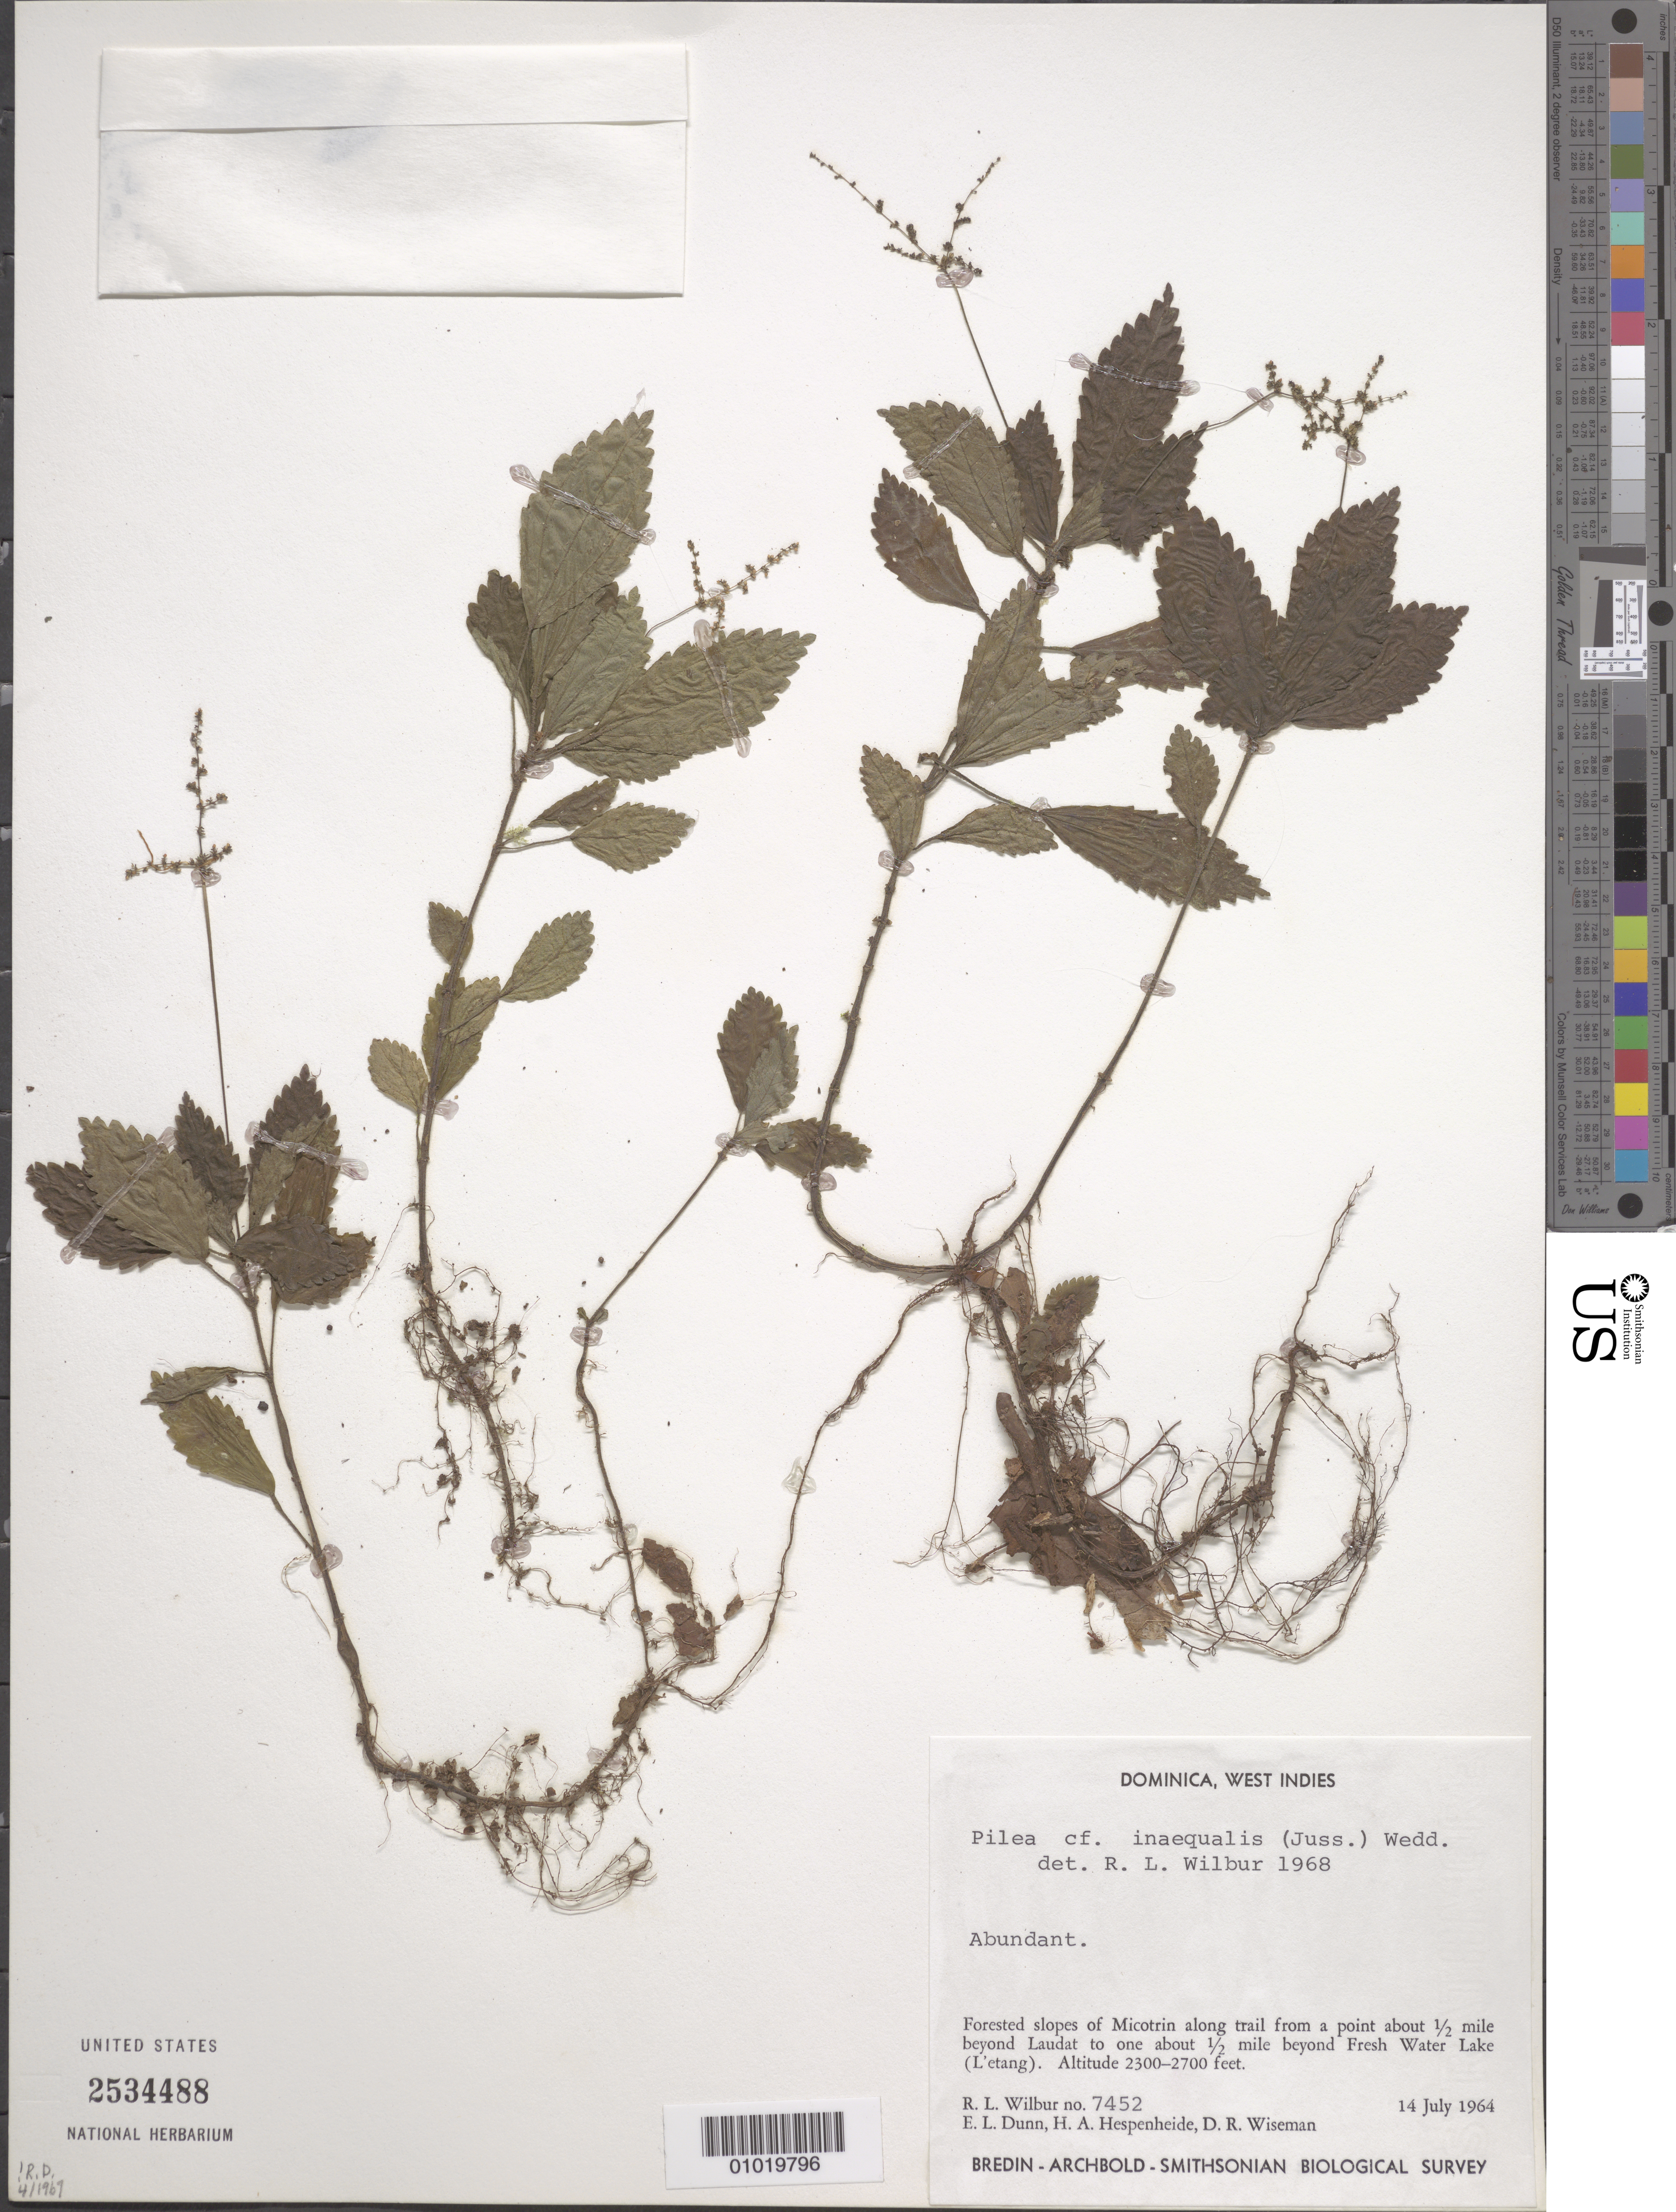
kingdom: Plantae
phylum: Tracheophyta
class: Magnoliopsida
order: Rosales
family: Urticaceae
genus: Pilea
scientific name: Pilea inaequalis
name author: (Juss. ex Poir.) Wedd.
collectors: R. L. Wilbur, E. Dunn, H. A. Hespenheide & D. R. Wiseman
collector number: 7452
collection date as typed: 14 Jul 1964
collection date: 1964-07-14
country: Dominica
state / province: St. George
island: Dominica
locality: Forested slopes of Micotrin along trail from a point about 1/2 mi beyond Laudat to one about 1/2 mi beyond Fresh Water Lake (L'etang)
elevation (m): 701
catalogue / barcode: US 2534488